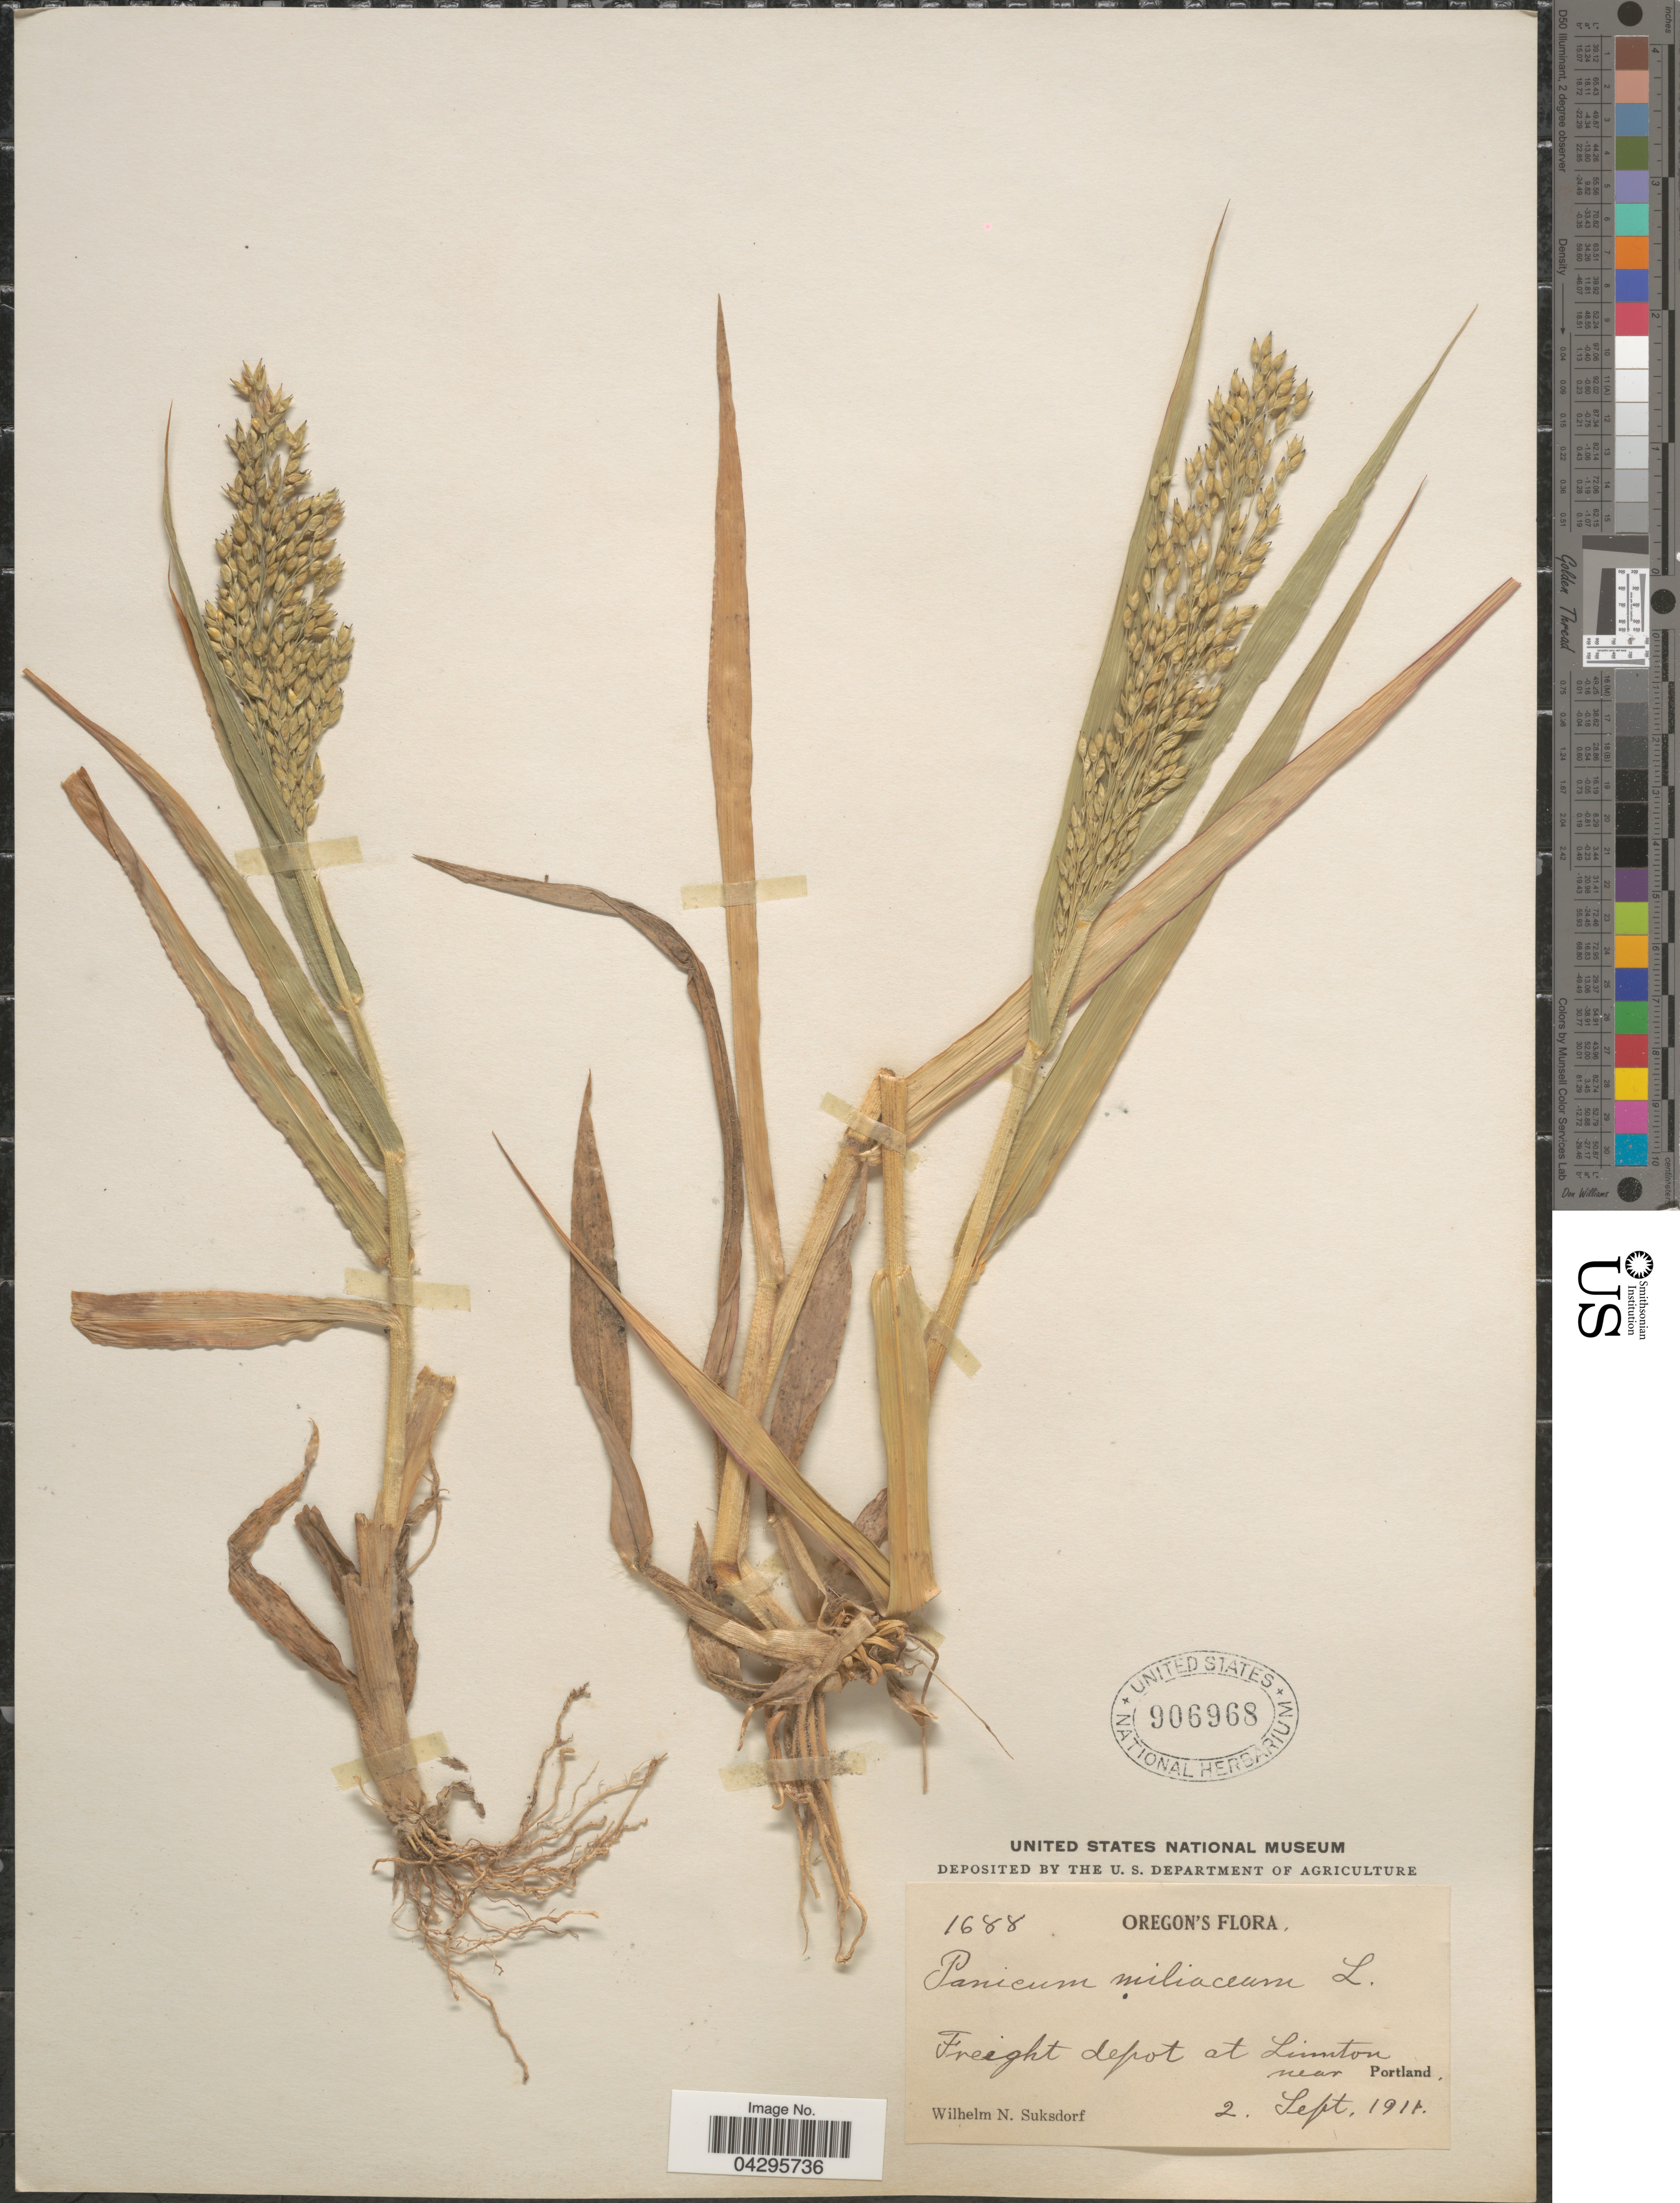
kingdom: Plantae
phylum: Tracheophyta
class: Liliopsida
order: Poales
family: Poaceae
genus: Panicum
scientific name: Panicum miliaceum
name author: L.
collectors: W. N. Suksdorf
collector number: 1688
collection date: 1911-09-02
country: United States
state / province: Oregon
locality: Freight depot at Linnton near Portland.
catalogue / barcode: US 906968